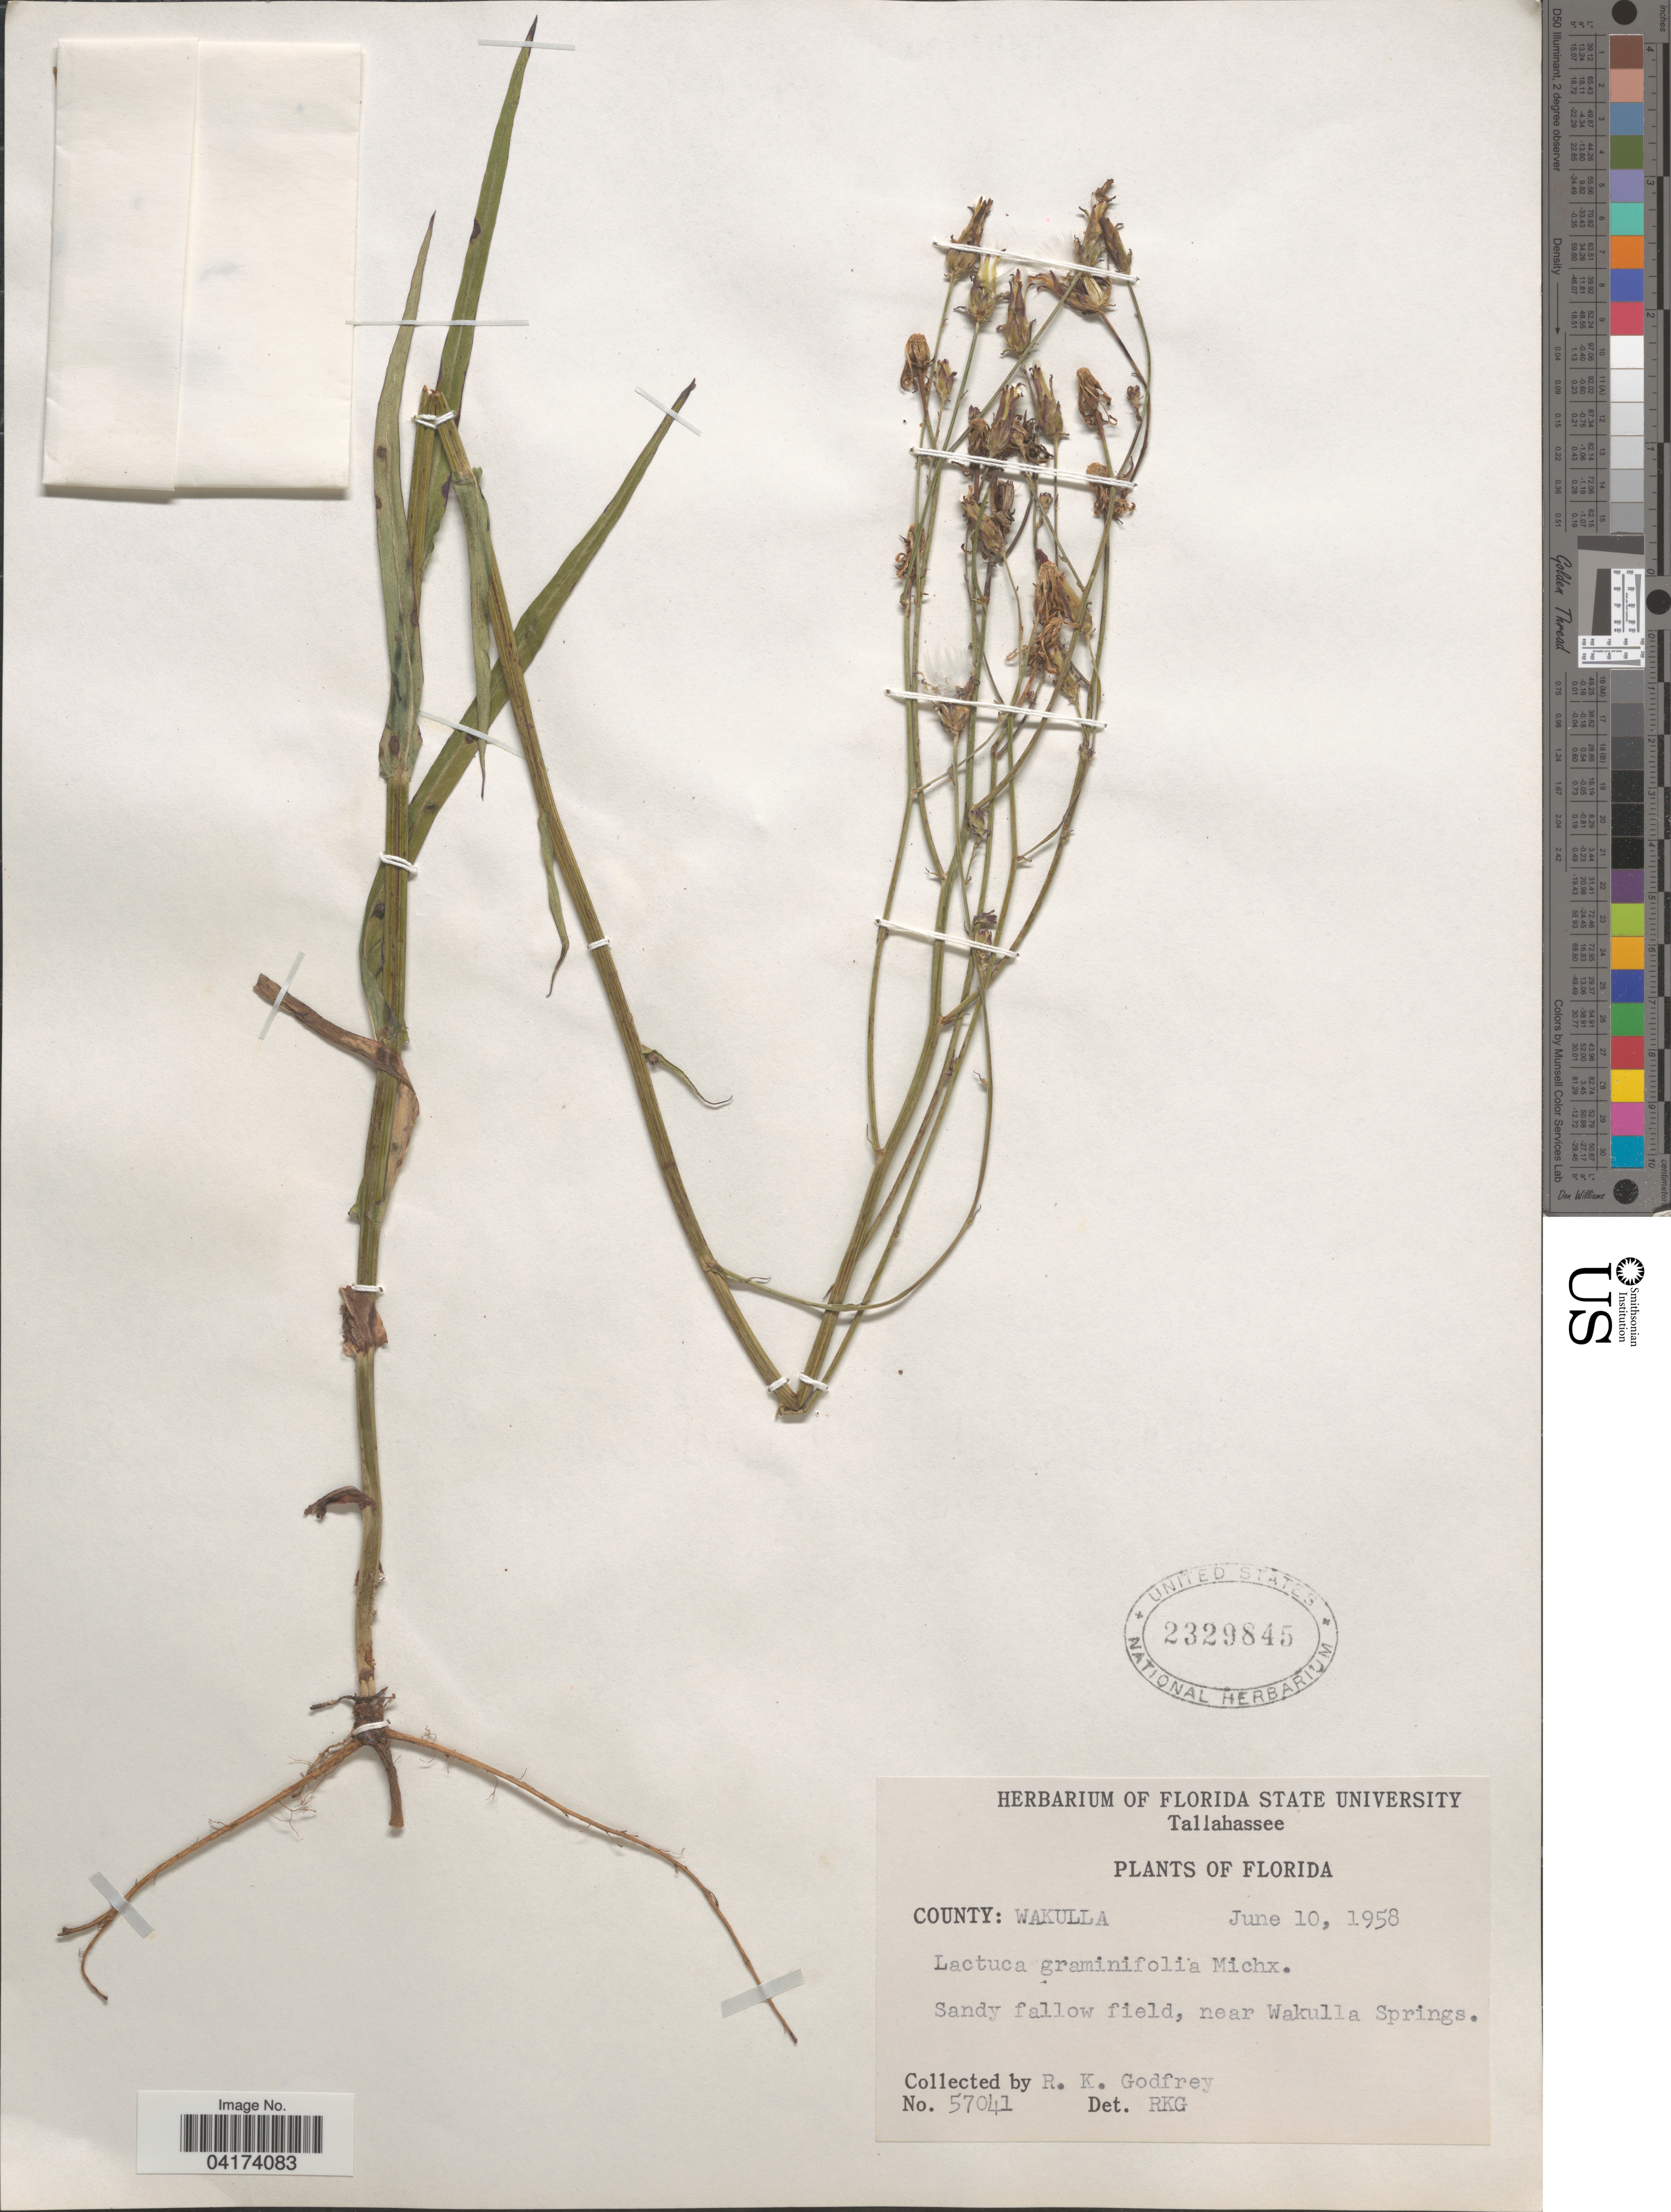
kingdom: Plantae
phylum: Tracheophyta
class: Magnoliopsida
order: Asterales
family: Asteraceae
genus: Lactuca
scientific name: Lactuca graminifolia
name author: Michx.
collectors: R. K. Godfrey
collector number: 57041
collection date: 1958-06-10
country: United States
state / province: Florida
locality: Sandy fallow field, near Wakulla Springs.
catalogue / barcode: US 2329845